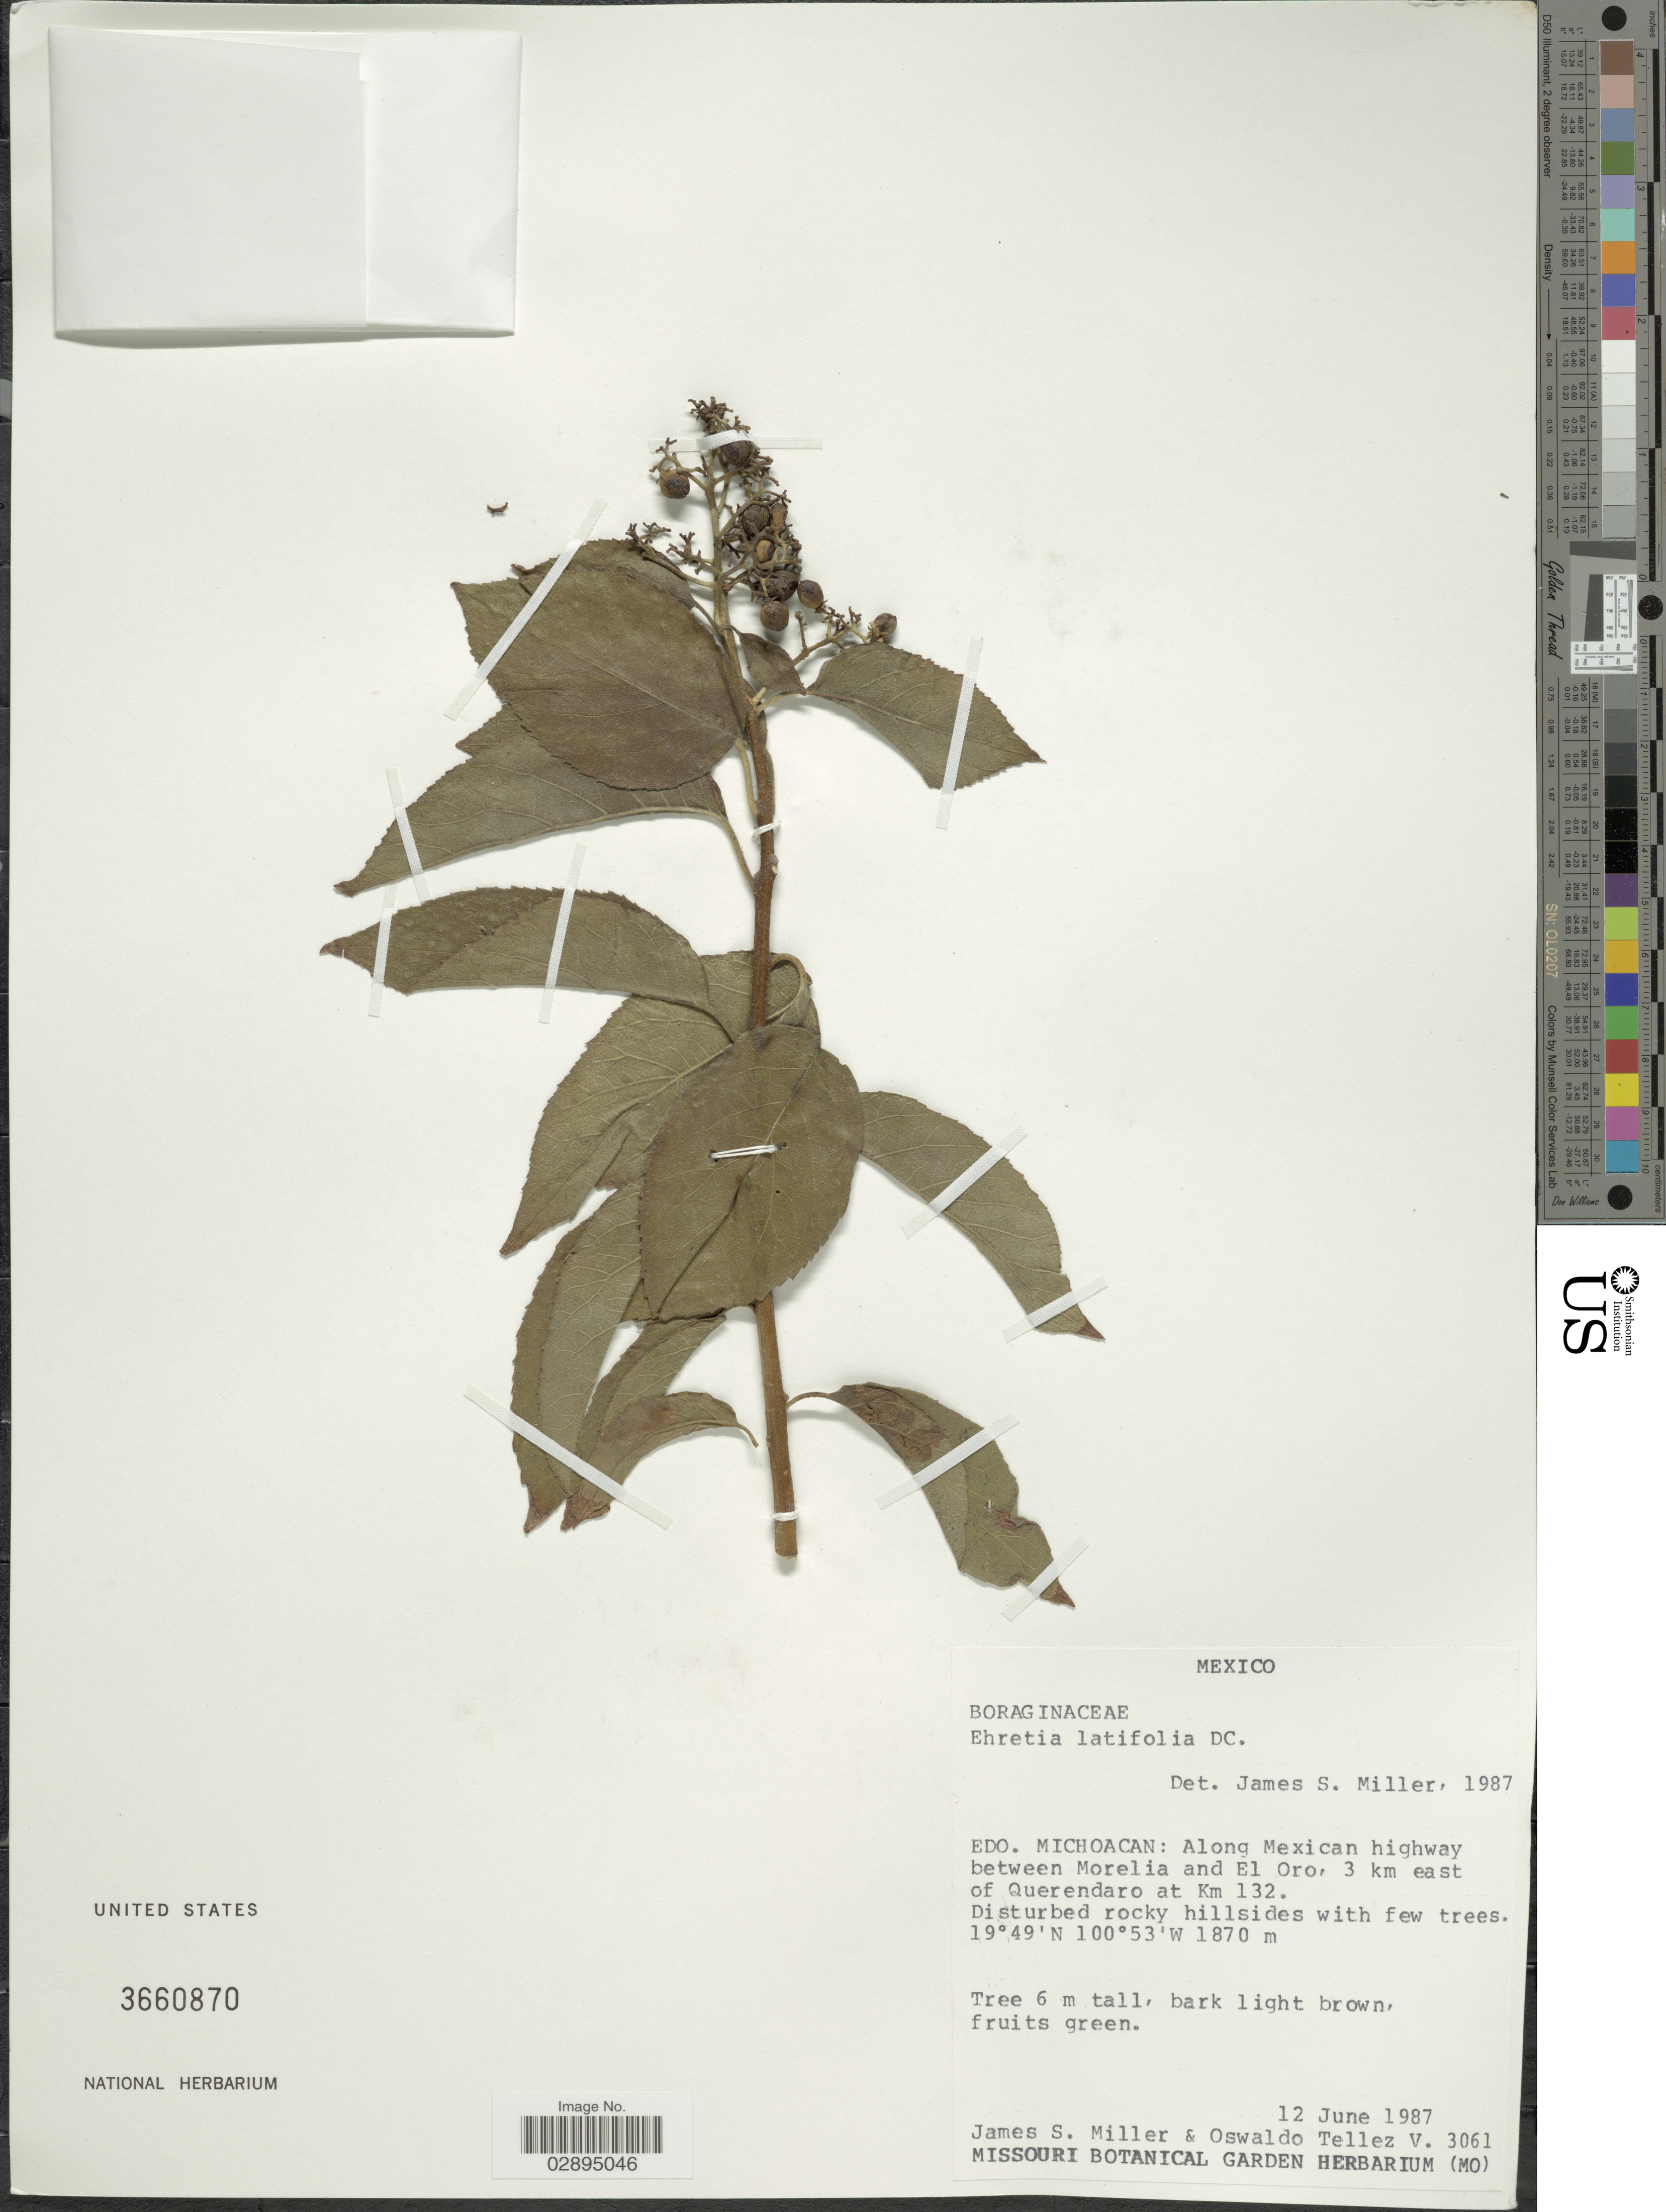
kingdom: Plantae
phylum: Tracheophyta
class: Magnoliopsida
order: Boraginales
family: Ehretiaceae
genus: Ehretia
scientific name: Ehretia latifolia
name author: DC.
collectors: J. S. Miller & O. Téllez V.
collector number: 3061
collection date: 1987-06-12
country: Mexico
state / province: Michoacán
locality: Edo. Michoacan: Along Mexican highway between Morelia and El Oro, 3 km east of Querendaro at Km 132.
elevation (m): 1870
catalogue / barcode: US 3660870